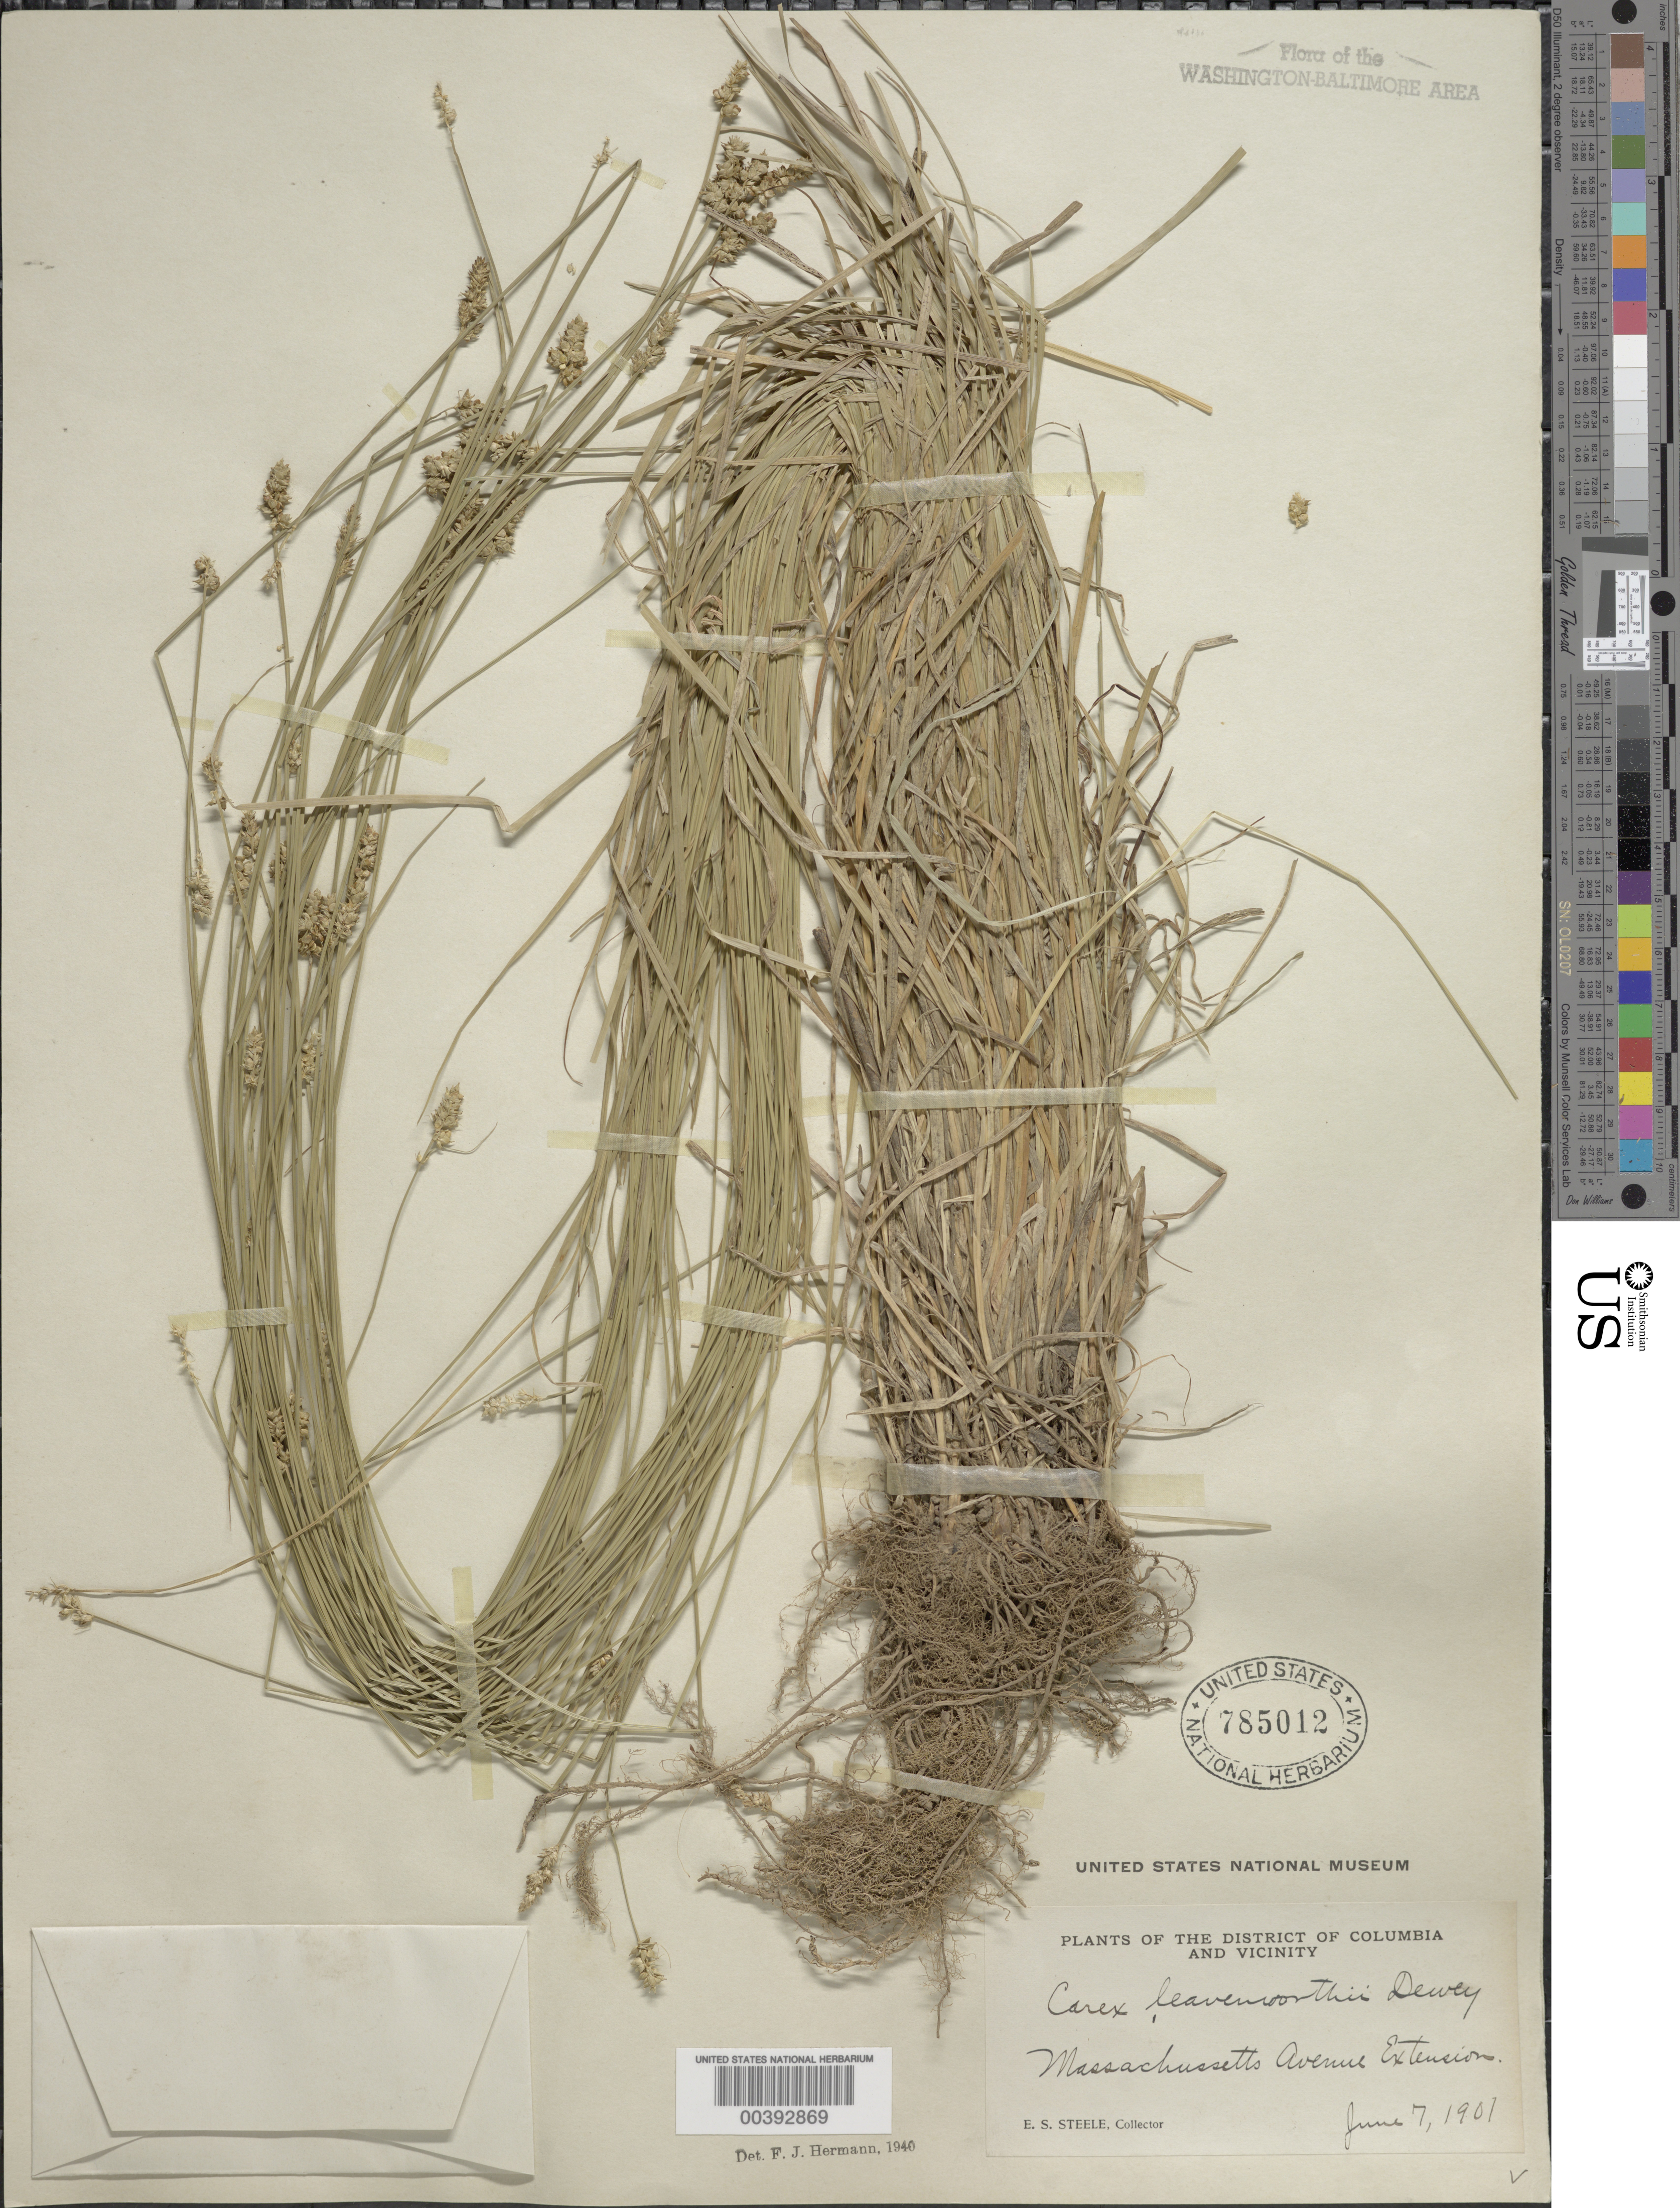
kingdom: Plantae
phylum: Tracheophyta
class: Liliopsida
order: Poales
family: Cyperaceae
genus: Carex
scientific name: Carex leavenworthii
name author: Dewey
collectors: E. Steele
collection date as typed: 07 Jun 1901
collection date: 1901-06-07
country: United States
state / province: District of Columbia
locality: Massachusetts Ave. extended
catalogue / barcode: US 785012